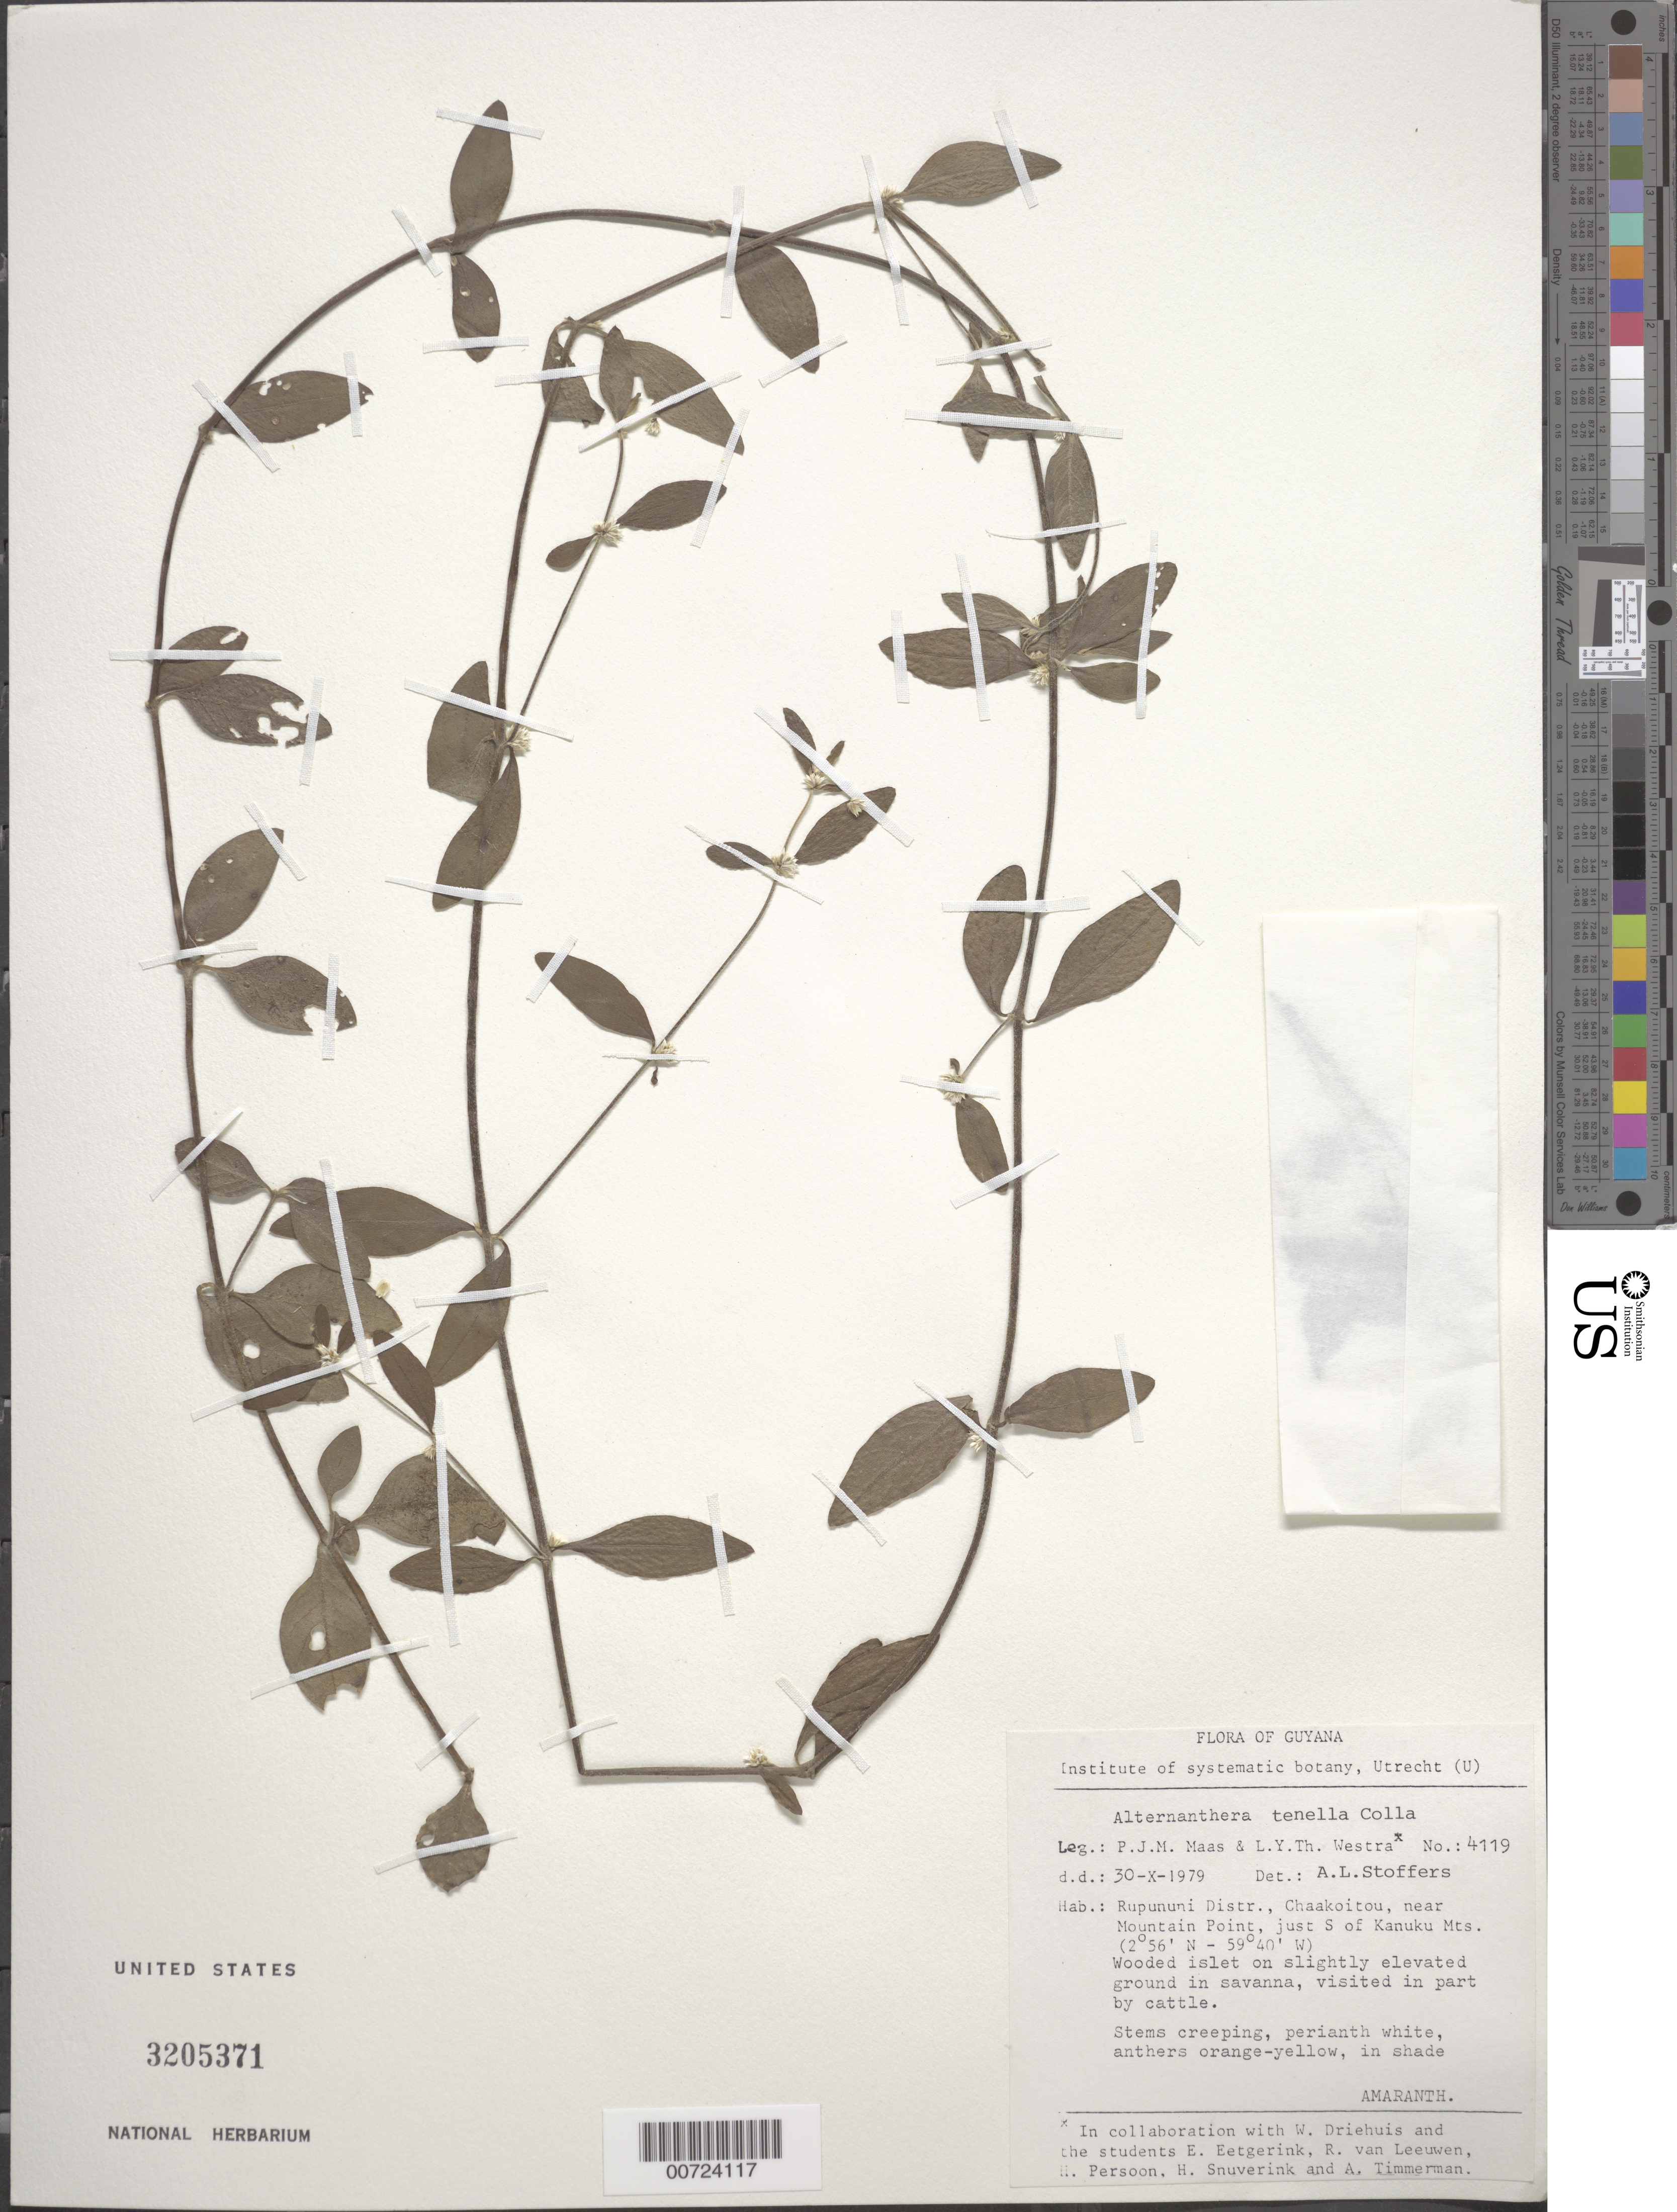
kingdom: Plantae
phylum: Tracheophyta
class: Magnoliopsida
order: Caryophyllales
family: Amaranthaceae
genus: Alternanthera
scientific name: Alternanthera tenella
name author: Colla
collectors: P. Maas & L. Y. T. Westra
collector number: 4119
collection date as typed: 30-Oct-79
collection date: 1979-10-30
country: Guyana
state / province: U. Takutu-U. Essequibo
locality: Chaakoitou, near Mountain Point, just S of Kanuku Mts.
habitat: Wooded islet on sl elevated ground in savanna, visited by cattle; in shade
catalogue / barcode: US 3205371